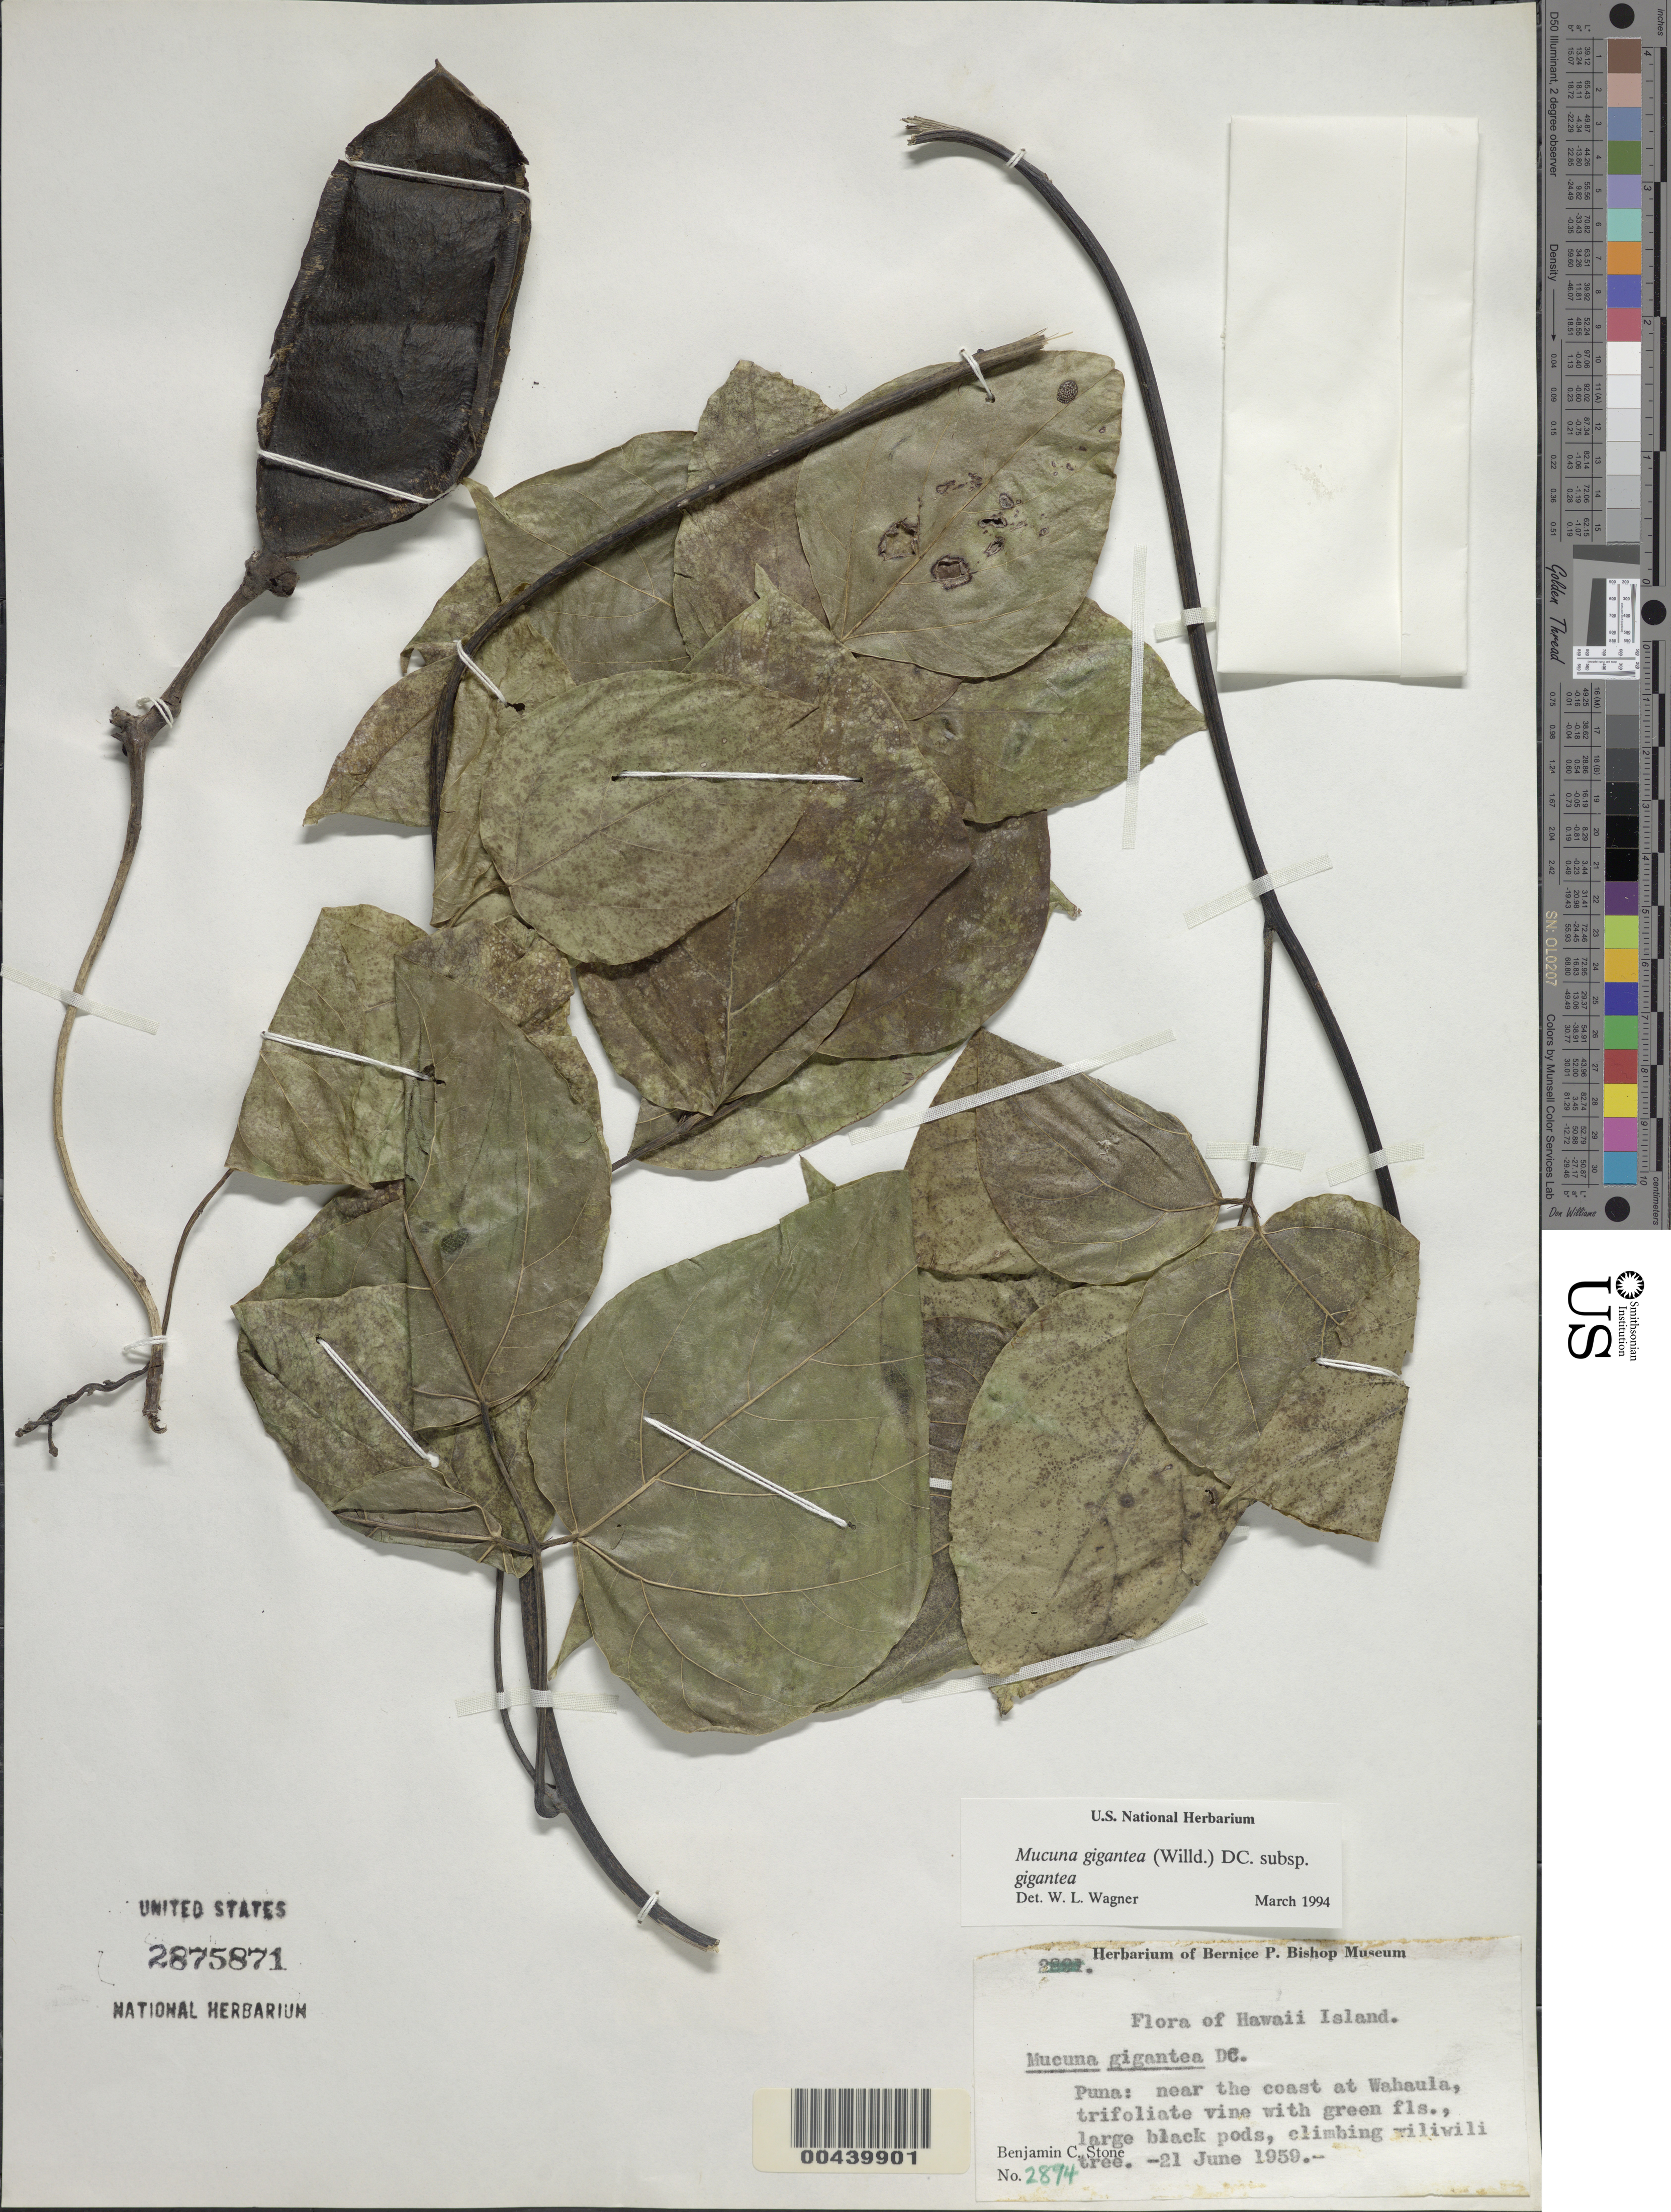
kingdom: Plantae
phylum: Tracheophyta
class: Magnoliopsida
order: Fabales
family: Fabaceae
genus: Mucuna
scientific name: Mucuna gigantea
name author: (Willd.) DC.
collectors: B. C. Stone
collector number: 2894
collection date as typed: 21 Jun 1959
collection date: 1959-06-21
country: United States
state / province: Hawaii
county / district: Hawaii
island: Hawaii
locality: Puna: near the coast at Wahaula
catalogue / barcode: US 2875871